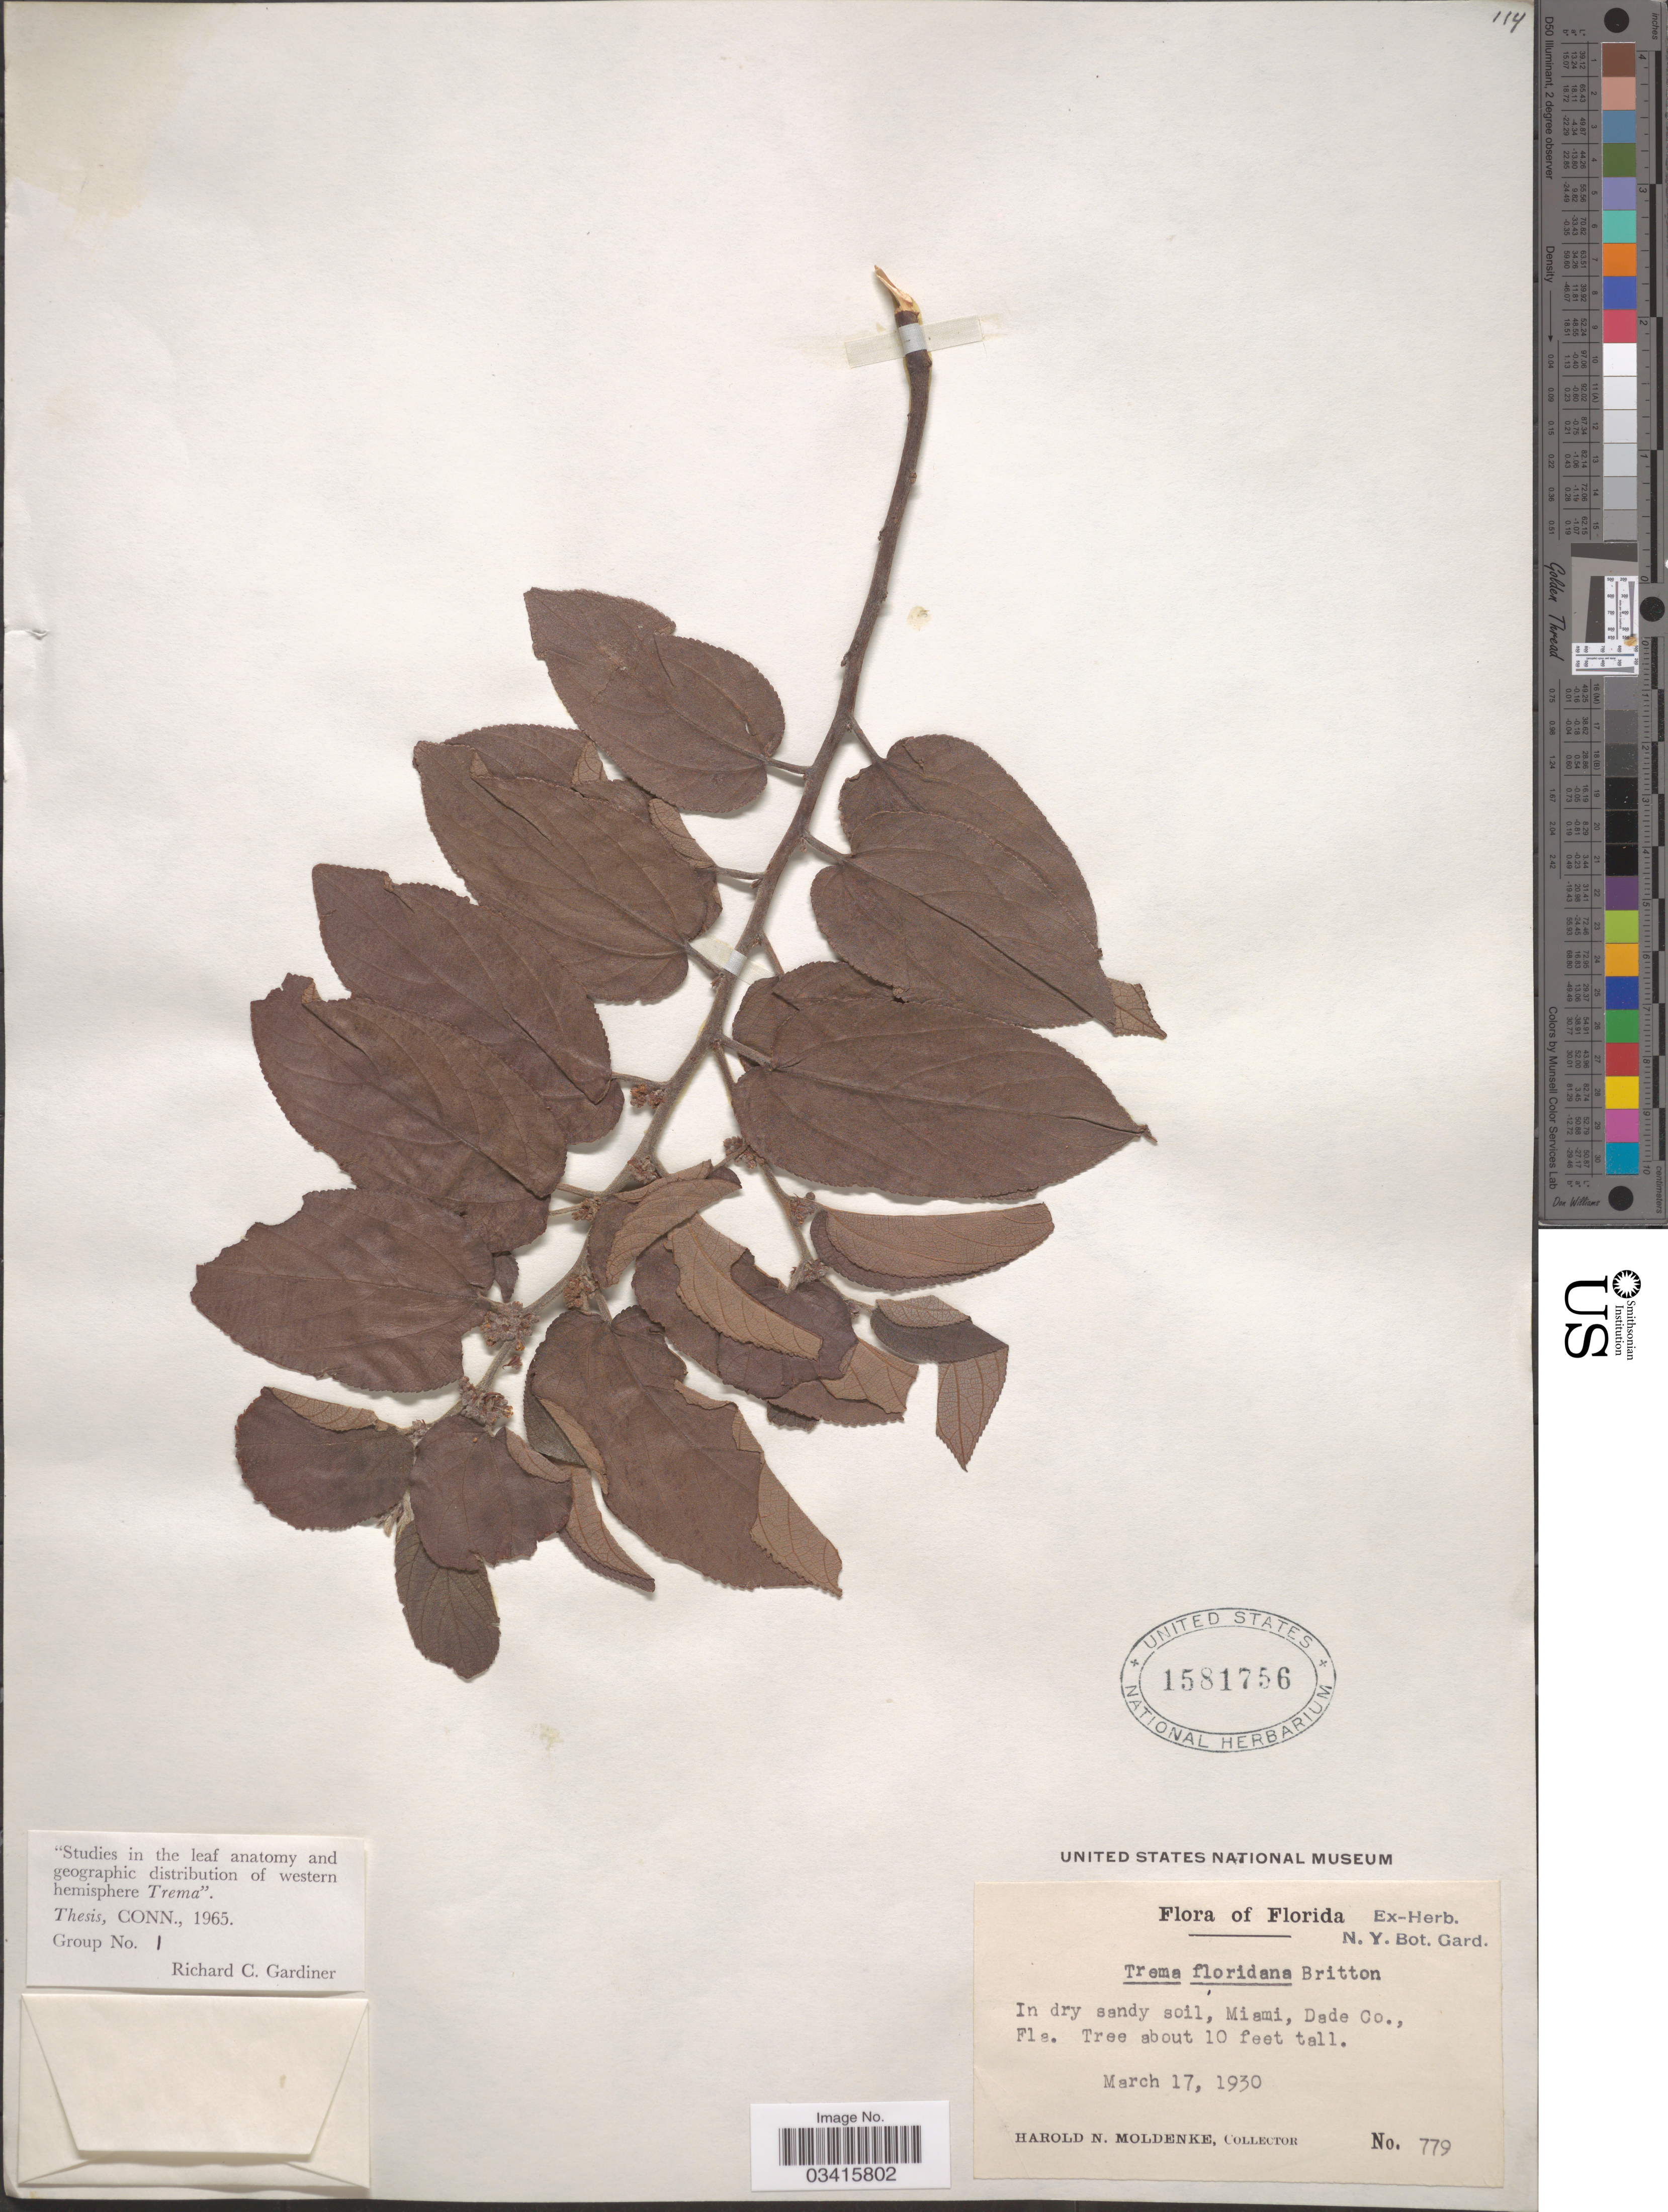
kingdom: Plantae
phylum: Tracheophyta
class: Magnoliopsida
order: Rosales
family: Cannabaceae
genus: Trema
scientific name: Trema floridanum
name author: Britton ex Small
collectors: H. N. Moldenke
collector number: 779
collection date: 1930-03-17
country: United States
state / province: Florida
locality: In dry sandy soil, Miami, Dade Co.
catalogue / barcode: US 1581756